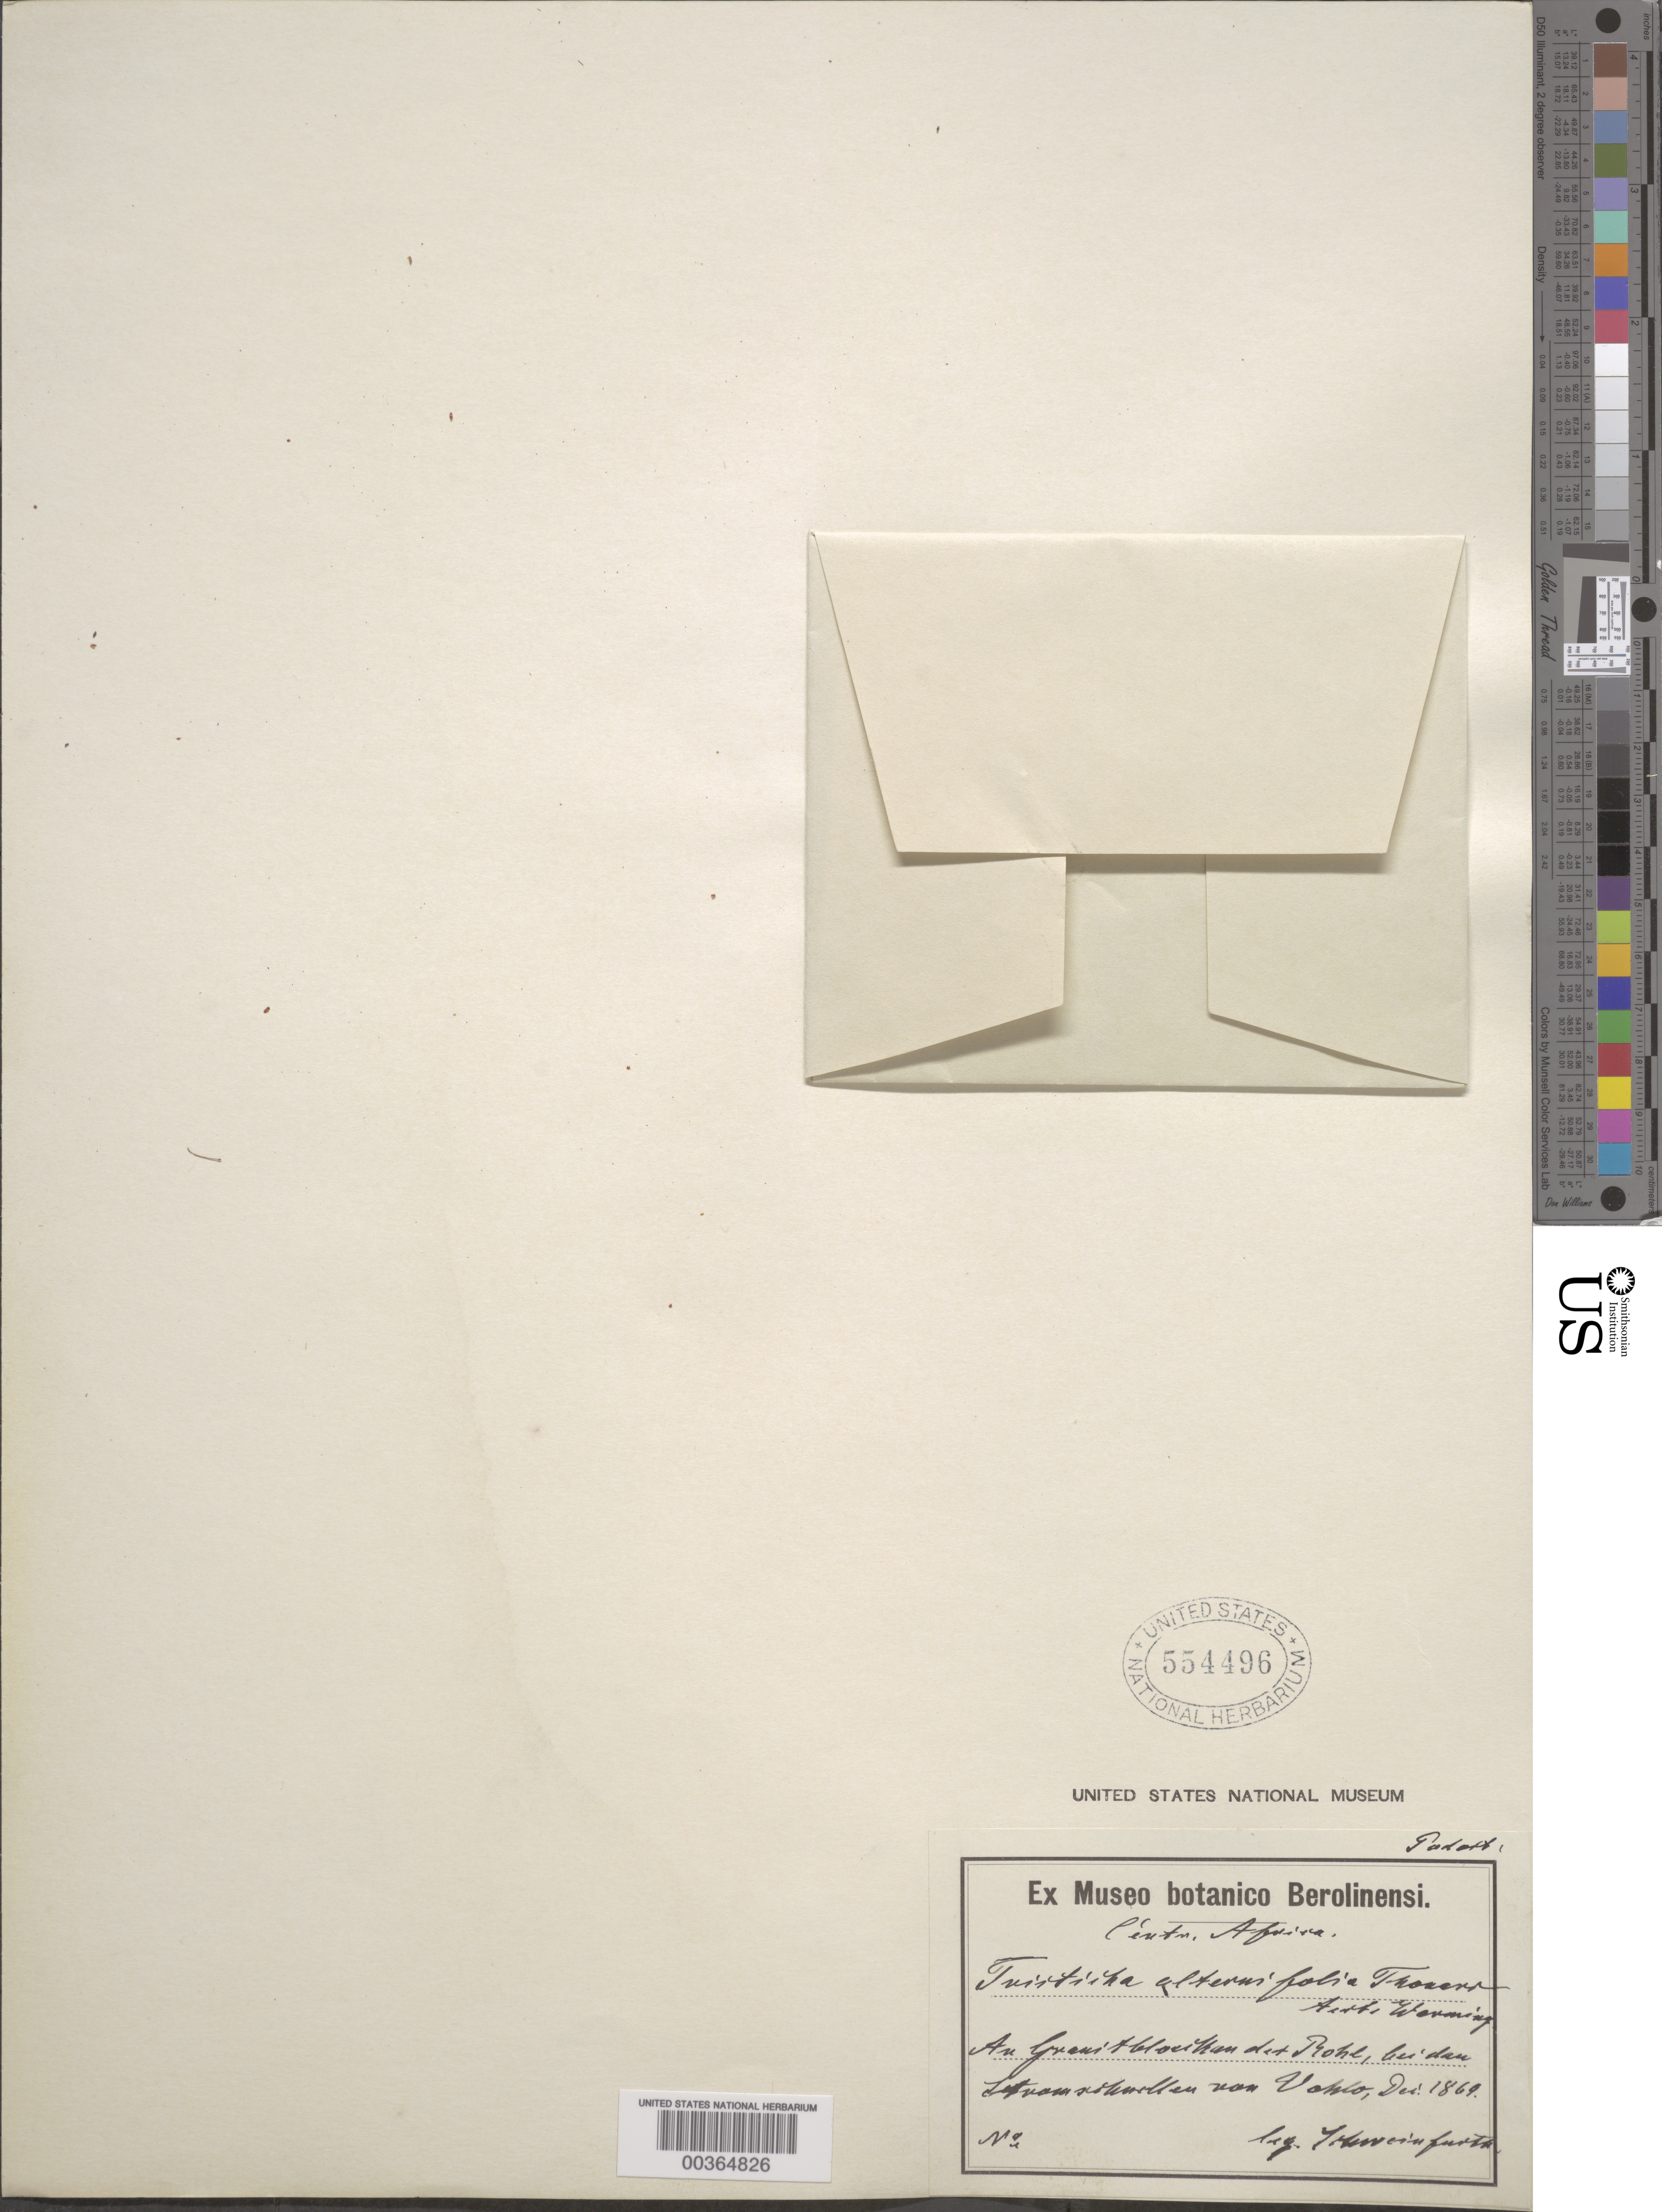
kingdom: Plantae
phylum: Tracheophyta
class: Magnoliopsida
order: Malpighiales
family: Podostemaceae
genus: Tristicha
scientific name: Tristicha alternifolia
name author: Thou.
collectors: G. A. Schweinfurth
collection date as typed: Dec 1869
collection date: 1869-12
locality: Central africa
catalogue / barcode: US 554496